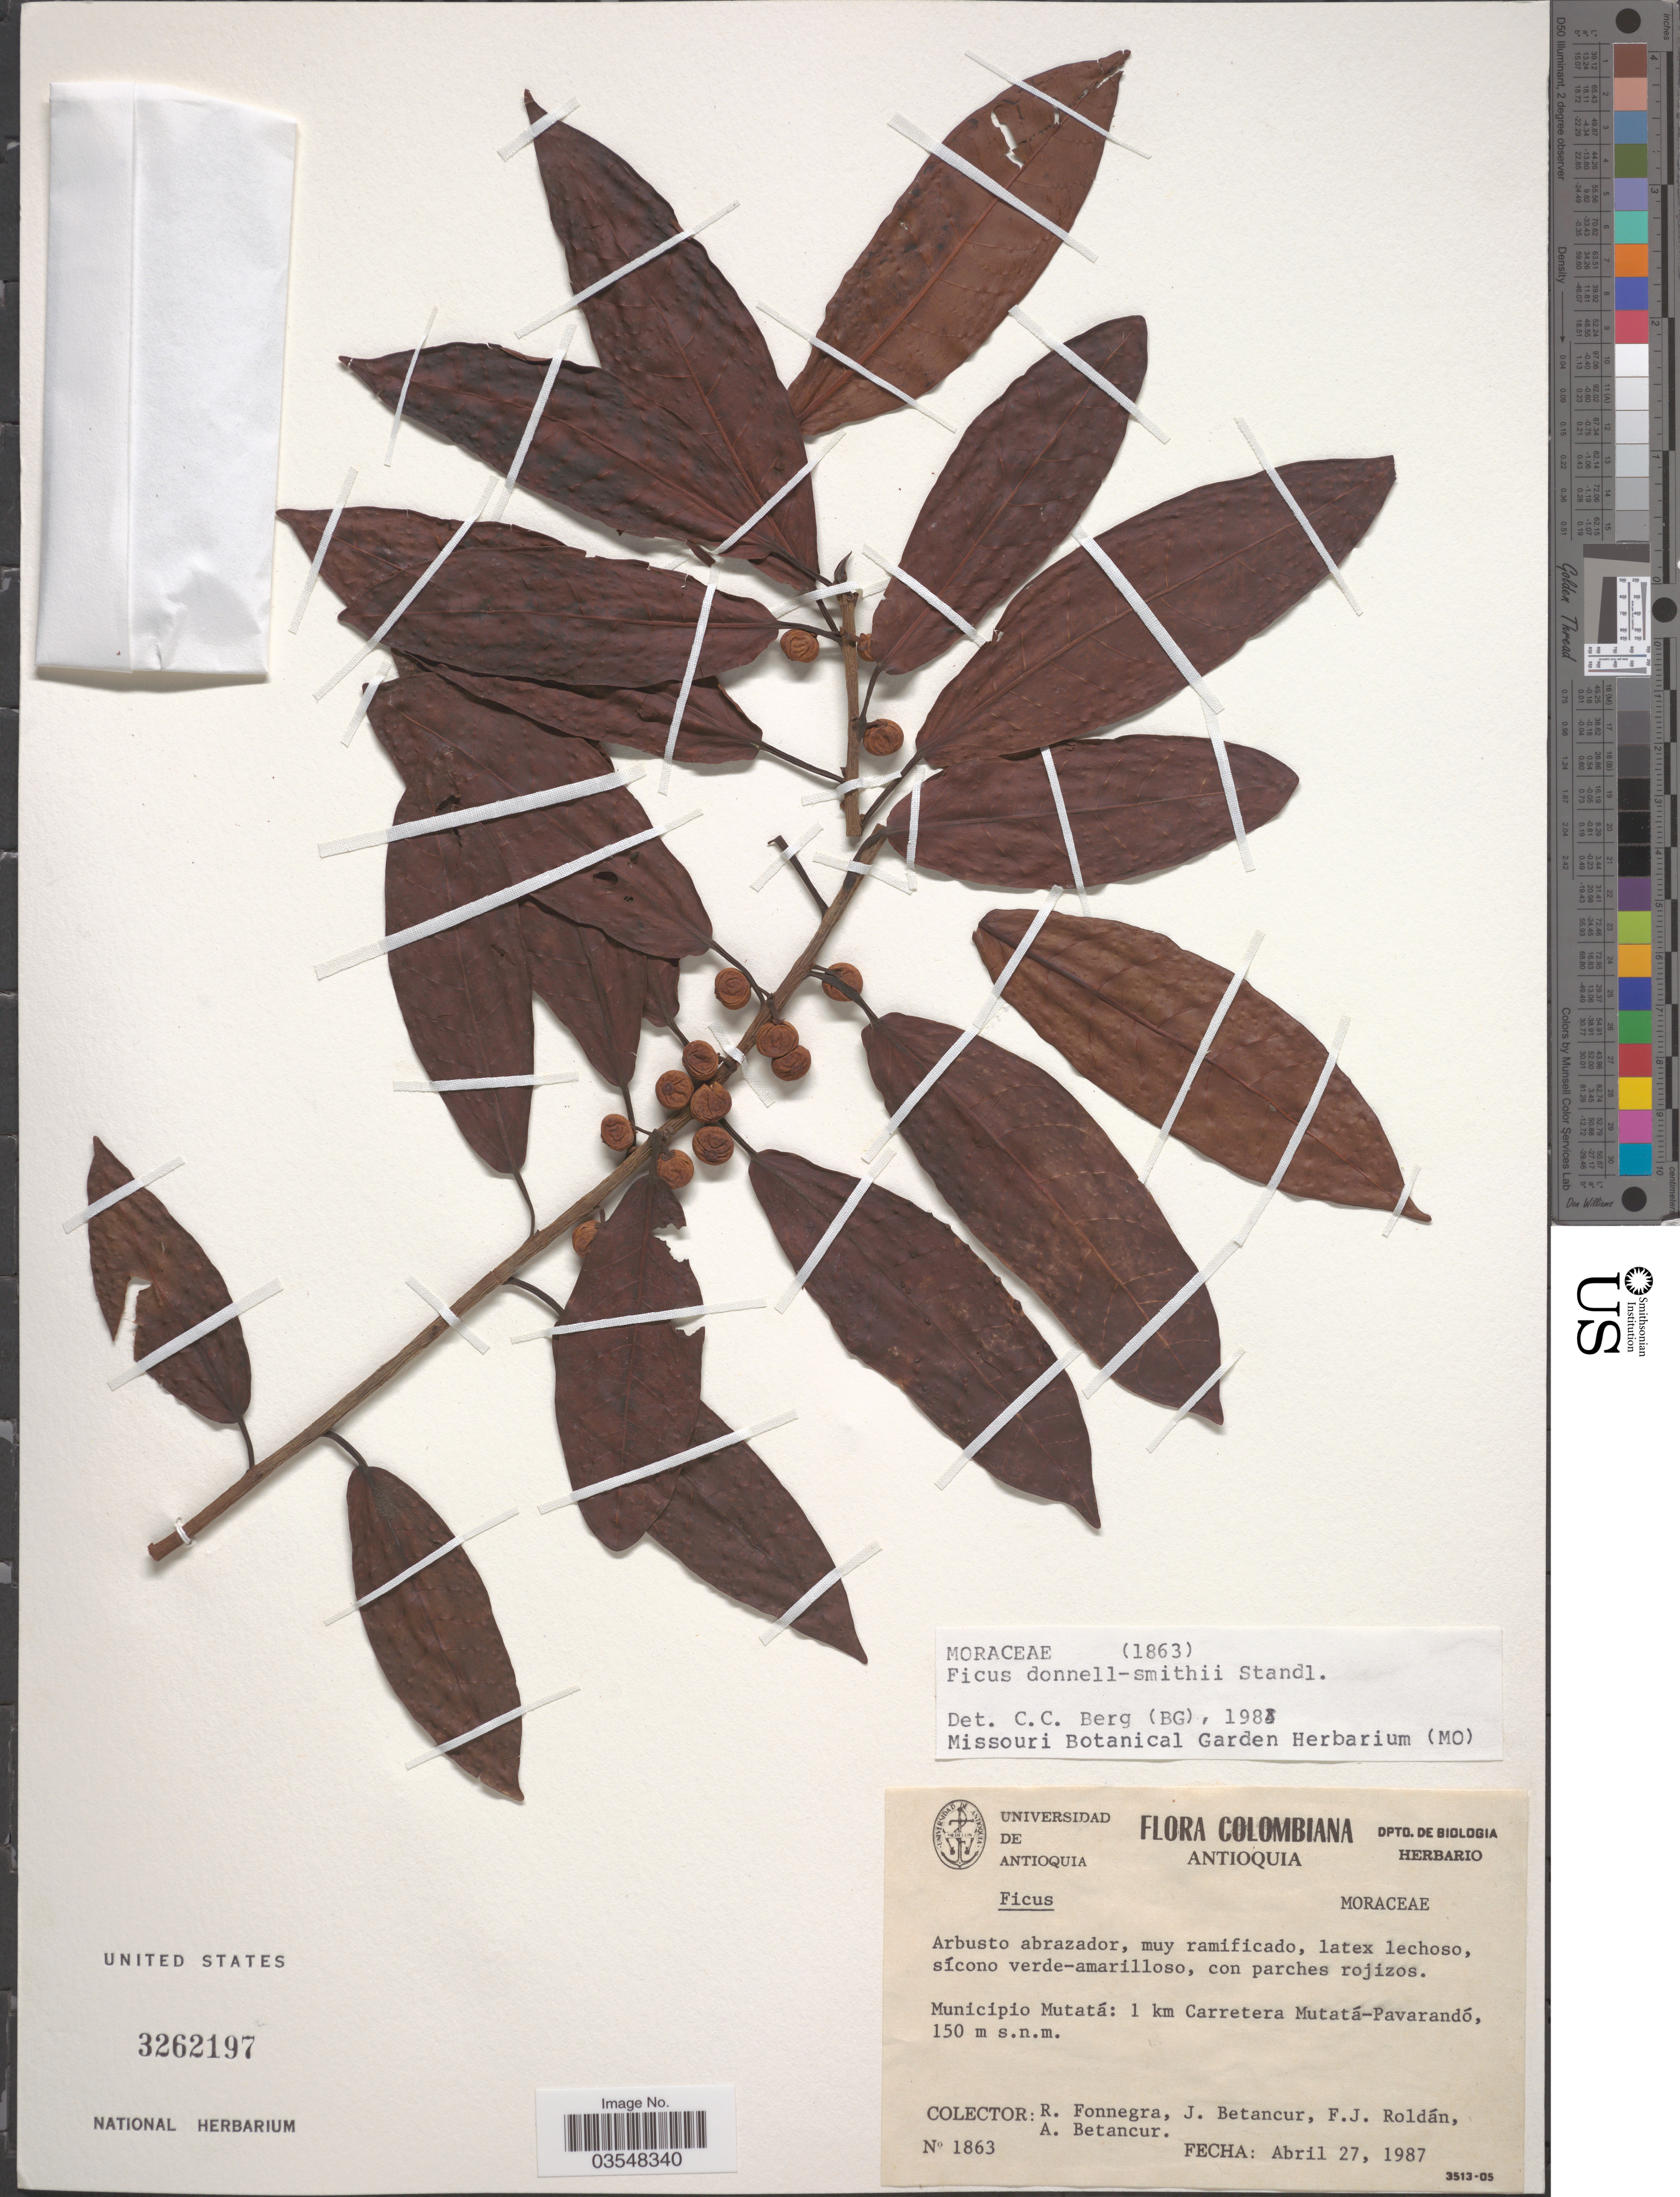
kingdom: Plantae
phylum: Tracheophyta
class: Magnoliopsida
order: Rosales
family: Moraceae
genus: Ficus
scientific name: Ficus donnell-smithii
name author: Standl.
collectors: R. Fonnegra, J. Betancur, F. J. Roldán & A. Betancur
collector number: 1863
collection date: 1987-04-27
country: Colombia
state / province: Antioquia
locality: Municipio Mutatá: 1 km Carretera Mutatá-Pavarandó.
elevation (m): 150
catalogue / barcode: US 3262197